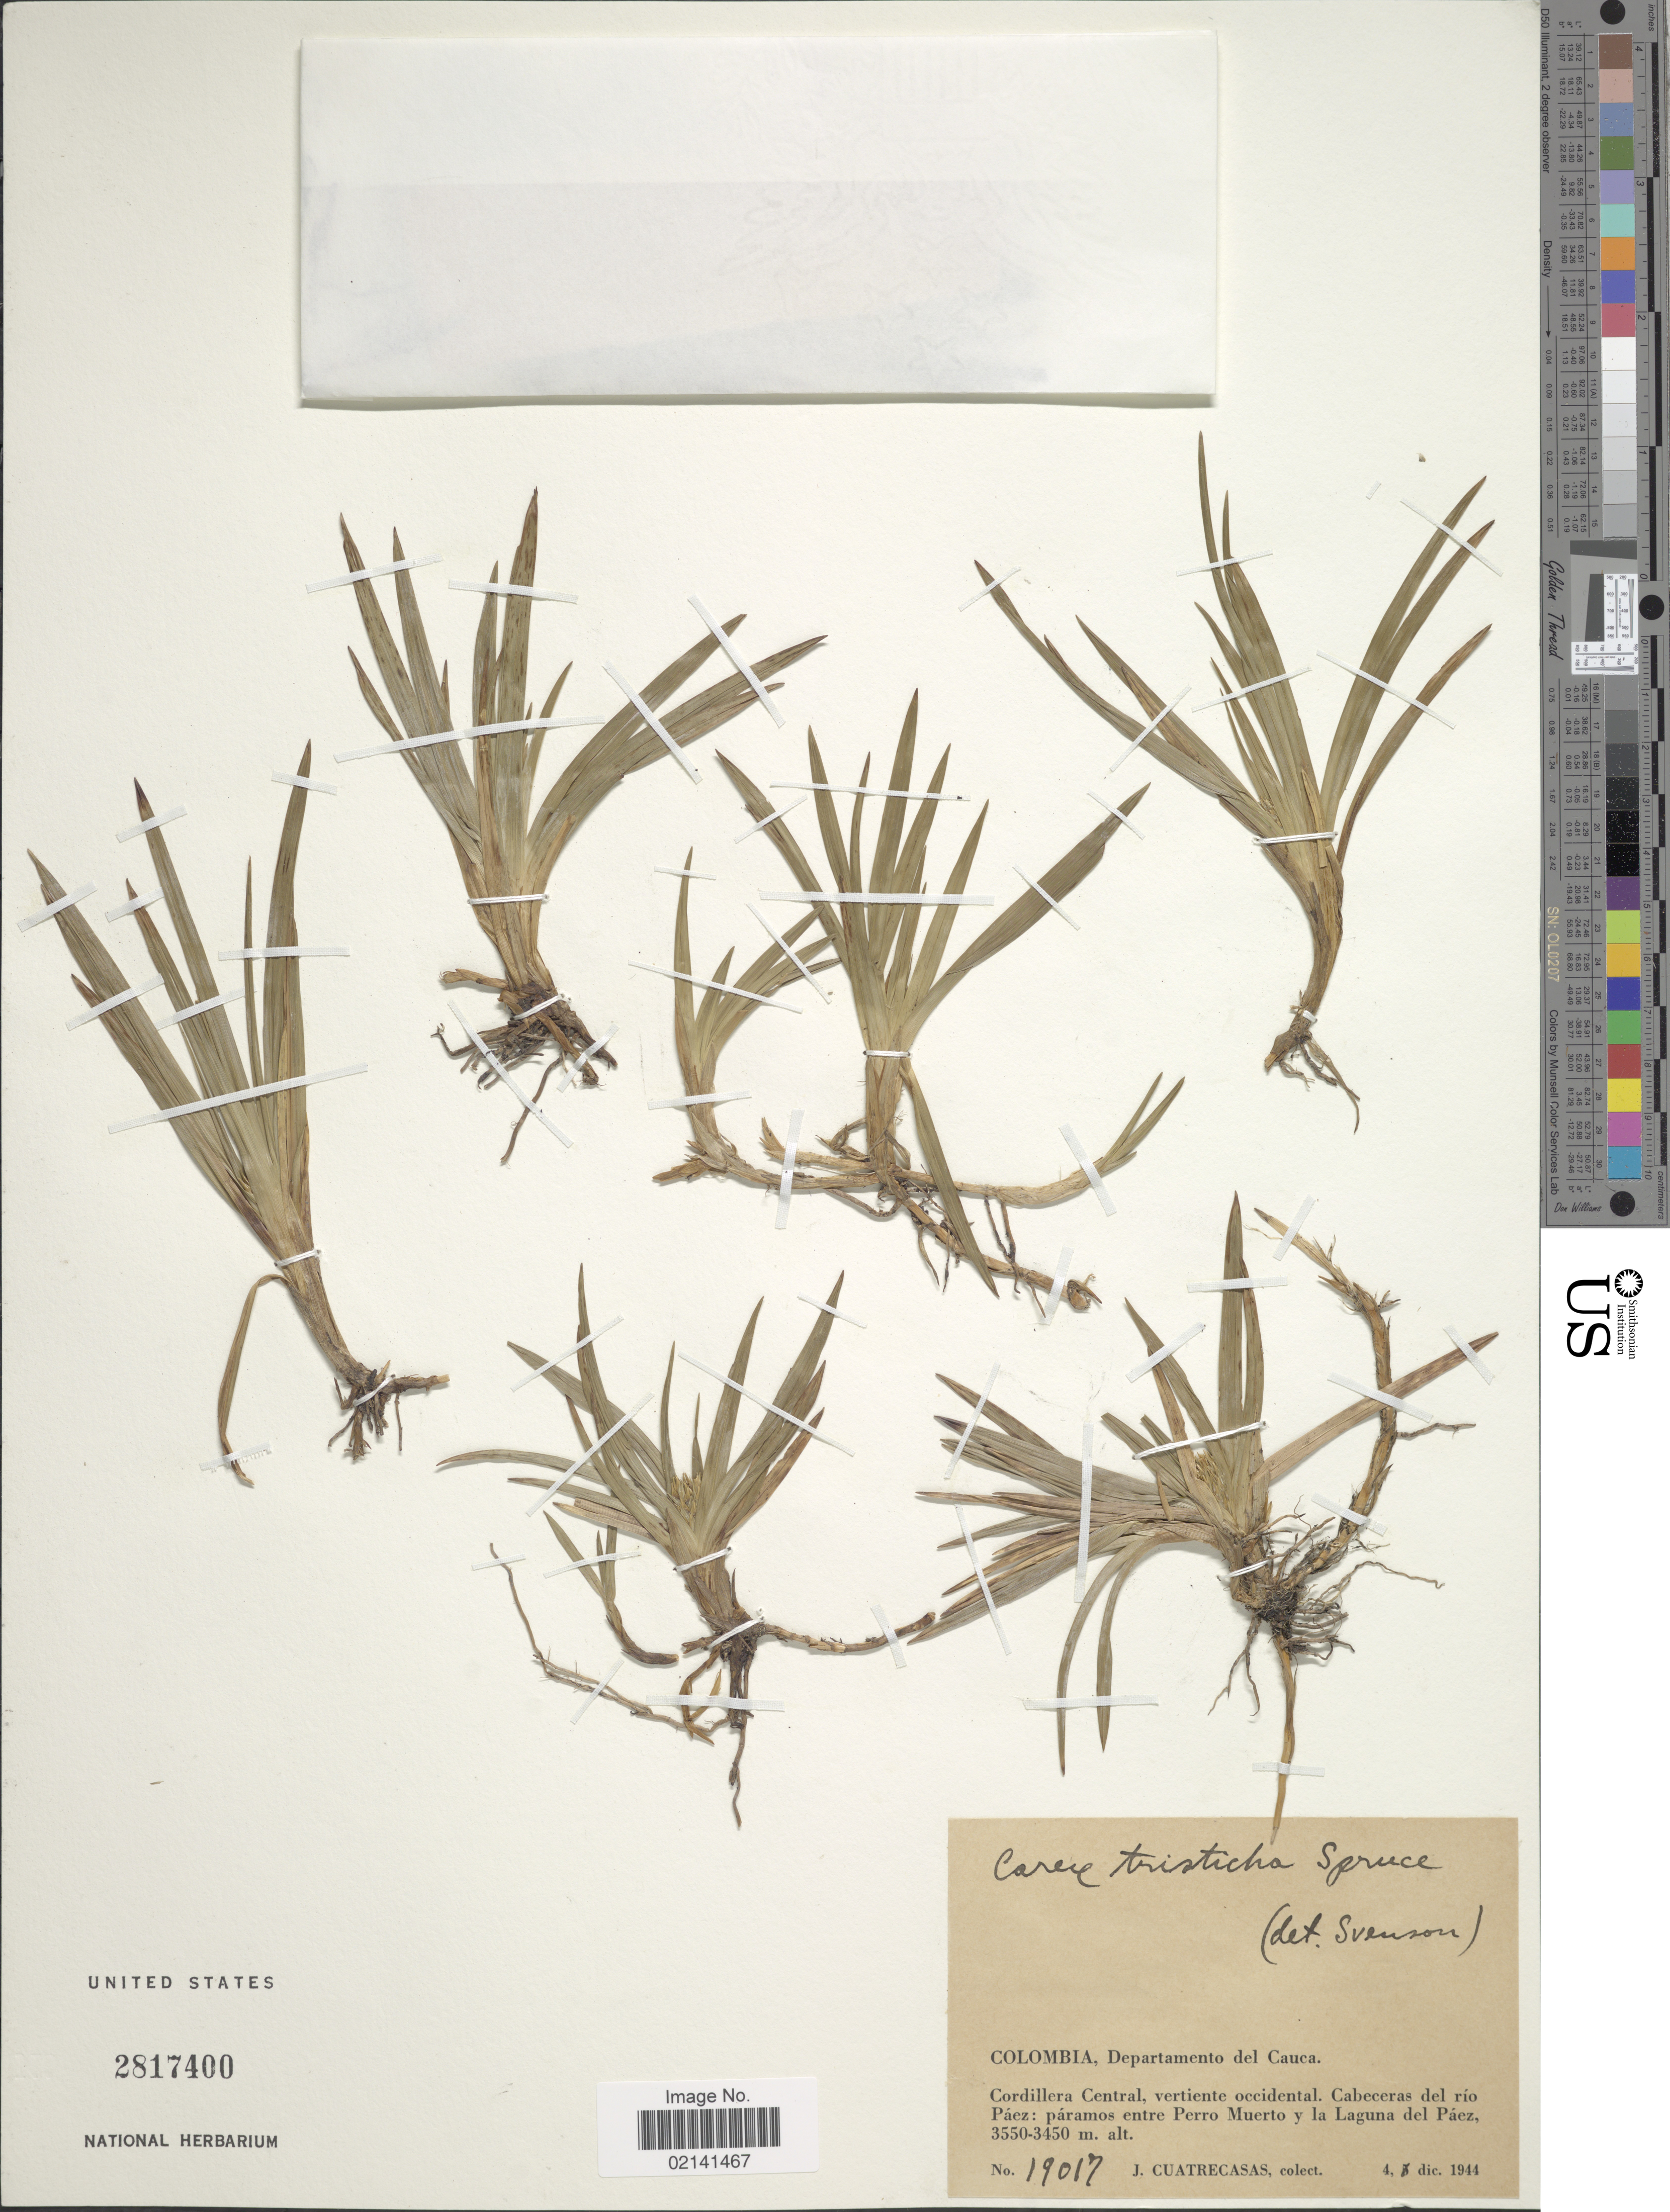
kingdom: Plantae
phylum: Tracheophyta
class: Liliopsida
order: Poales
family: Cyperaceae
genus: Carex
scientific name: Carex tamana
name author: Steyerm.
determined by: Jimnéz-Mejias, Pedro, (UPOS), Universidad Pablo de Olavide (SPAIN)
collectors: J. Cuatrecasas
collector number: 19017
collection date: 1944-12-04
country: Colombia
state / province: Cauca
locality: Colombia, Departamento del Cauca, Cordiller Central, vertiente occidental, Cabecceras del rio Paez: paramos entre Perro Muerto y la Laguna del Paez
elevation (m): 3450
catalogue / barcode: US 2817400